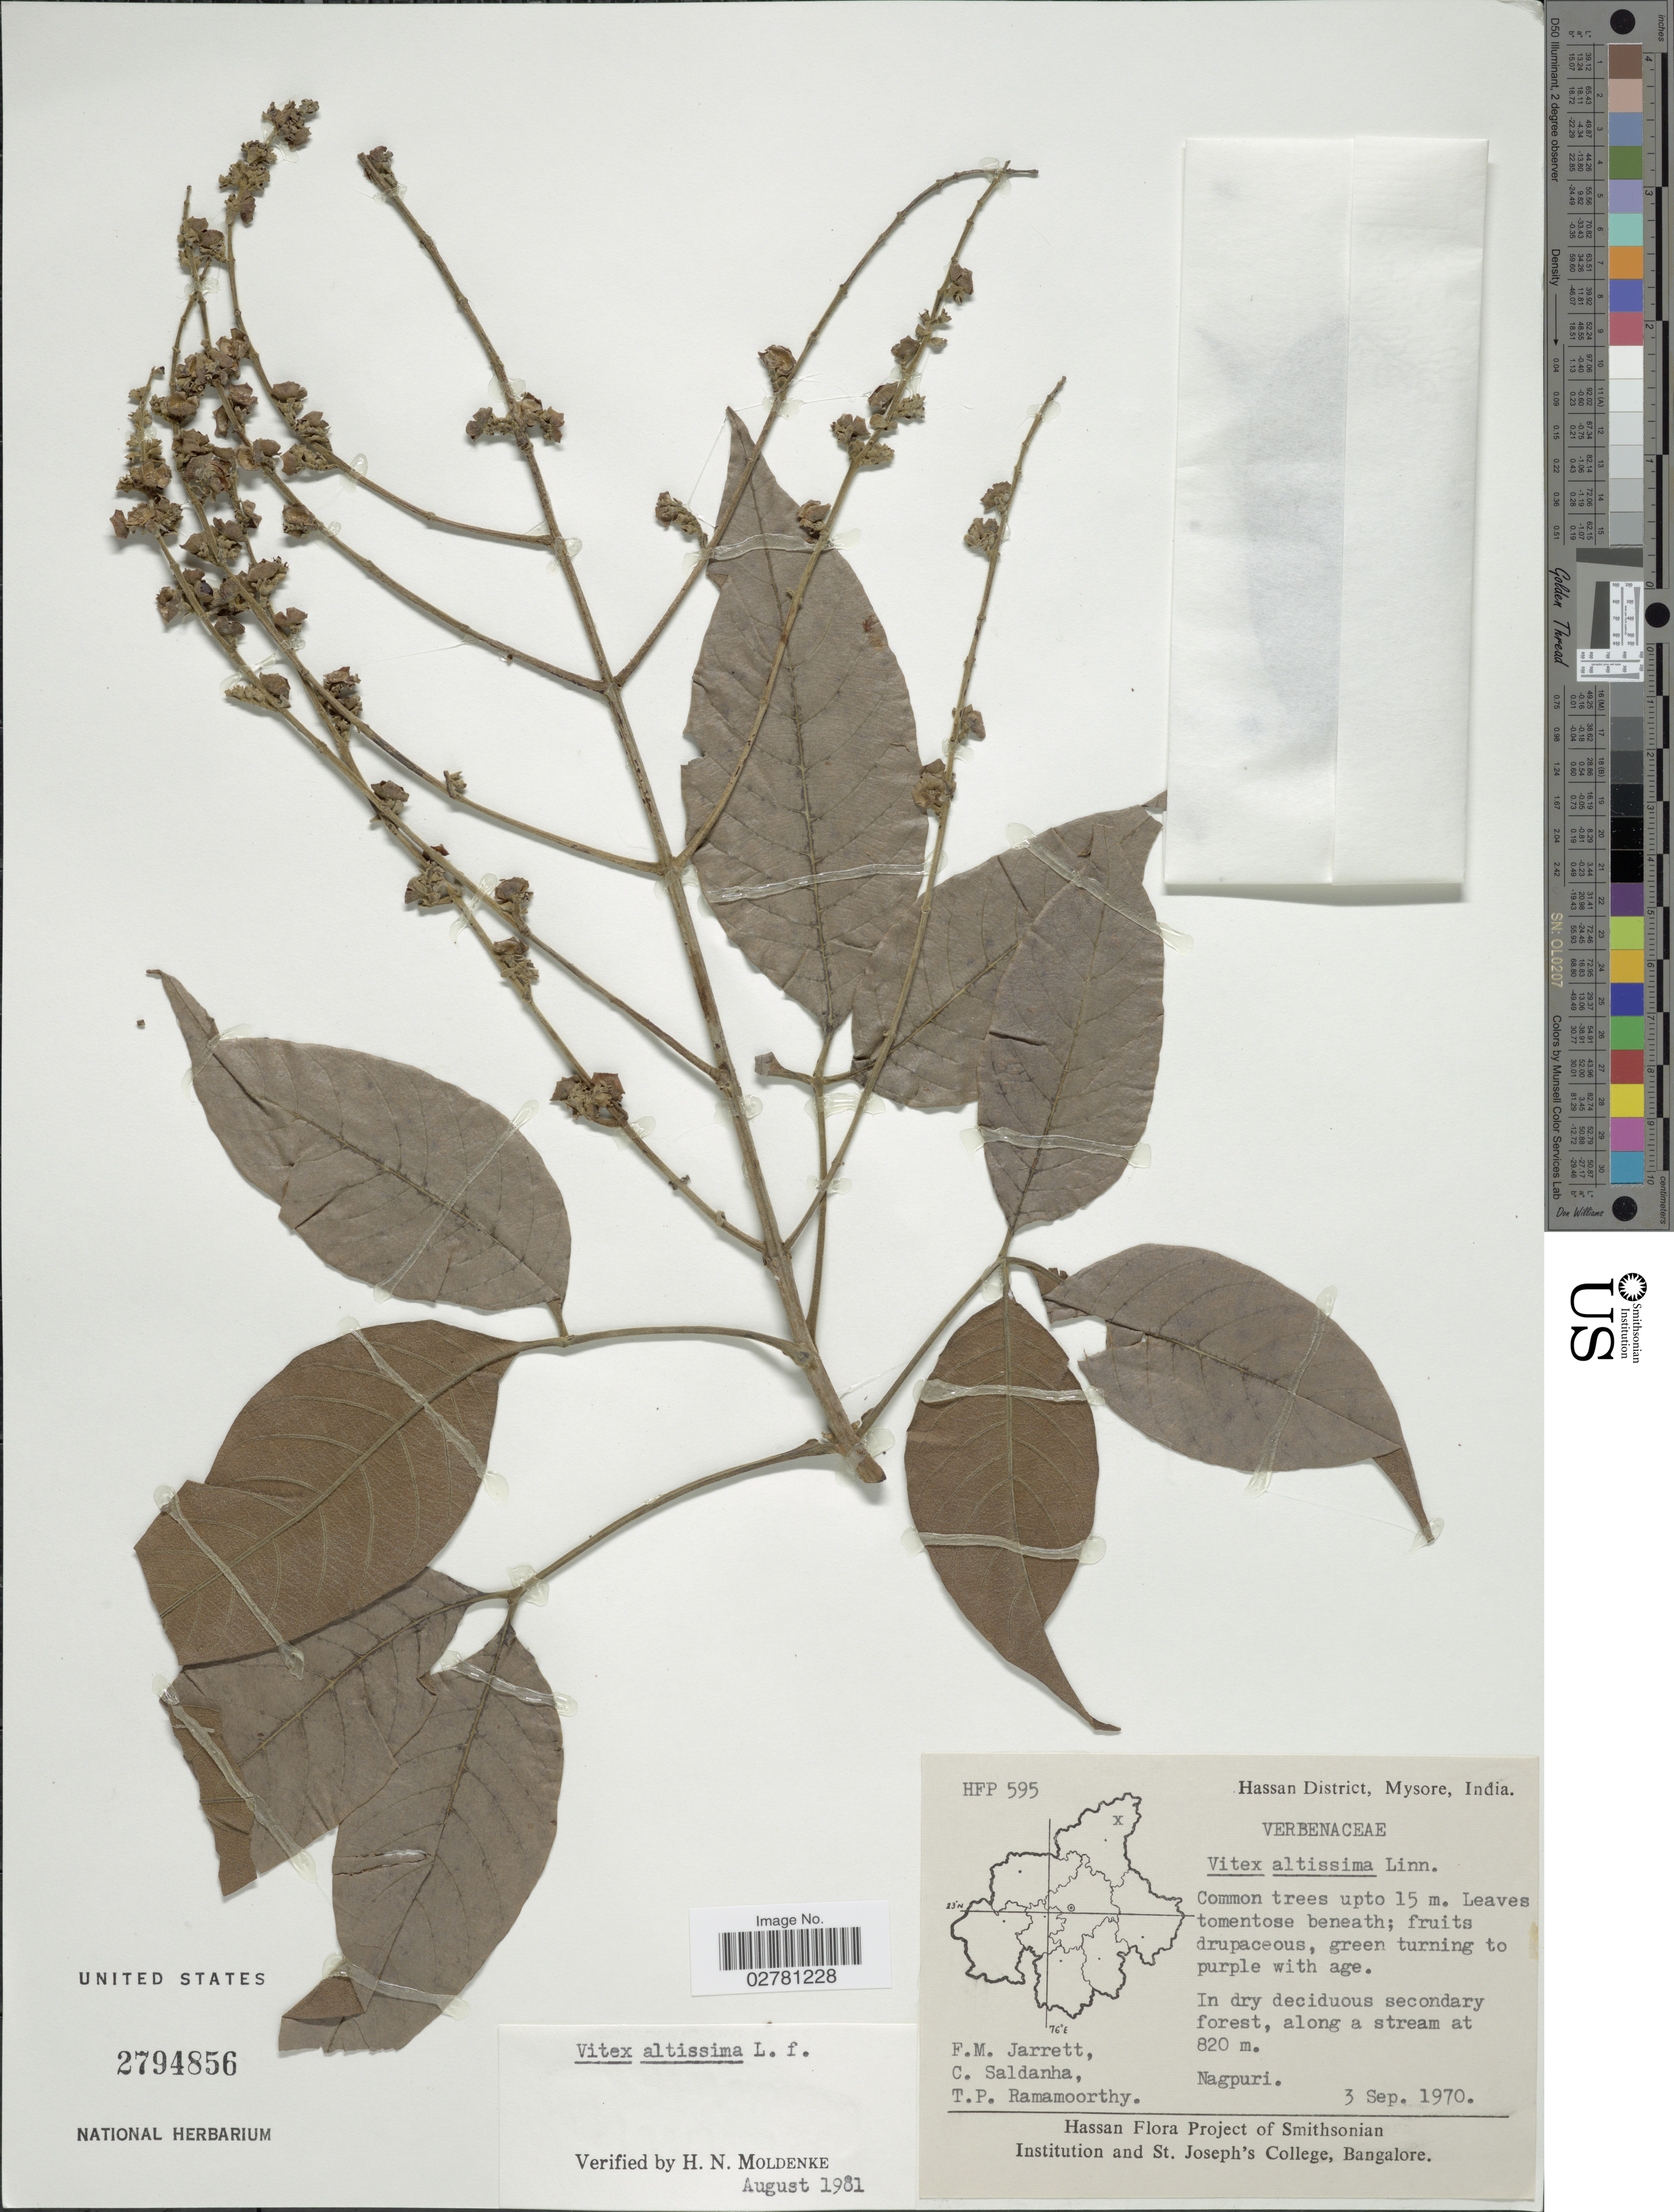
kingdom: Plantae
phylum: Tracheophyta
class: Magnoliopsida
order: Lamiales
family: Lamiaceae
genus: Vitex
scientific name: Vitex altissima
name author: L. f.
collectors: F. M. Jarrett, C. Saldanha & T. P. Ramamoorthy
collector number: HFP595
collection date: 1970-09-03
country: India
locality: Hassan District, Mysore. Nagpuri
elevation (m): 820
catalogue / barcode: US 2794856